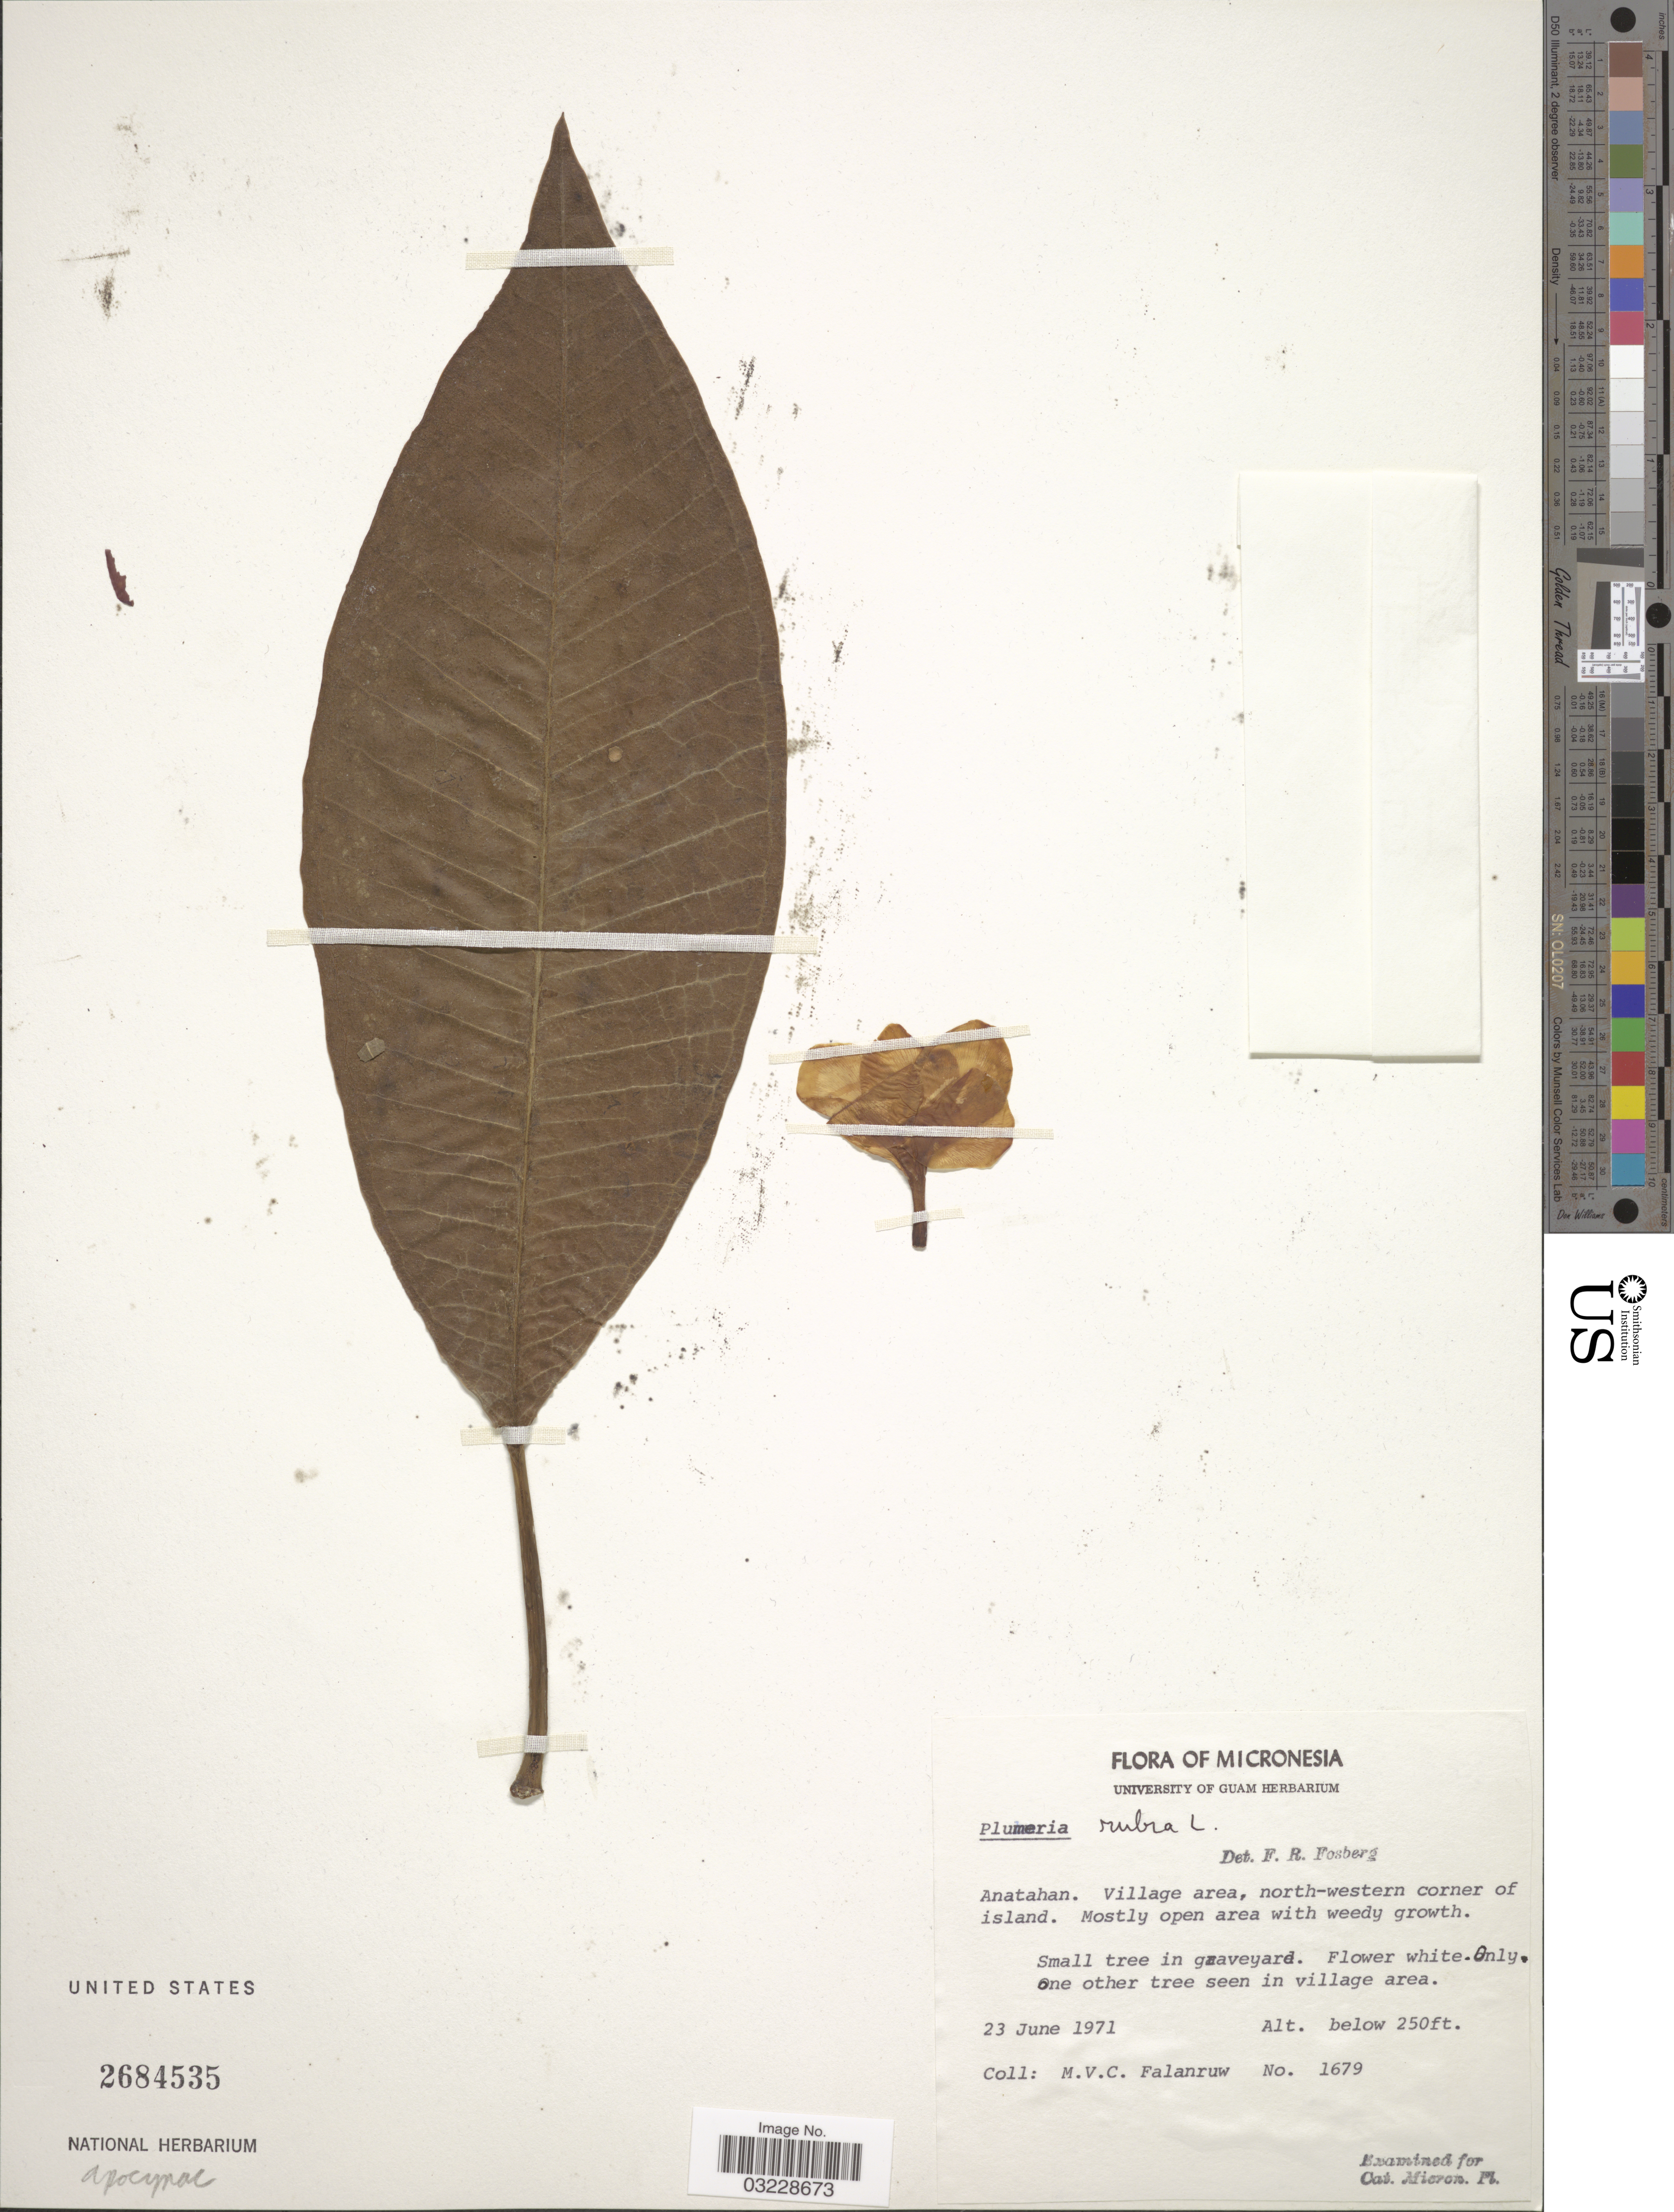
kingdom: Plantae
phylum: Tracheophyta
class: Magnoliopsida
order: Gentianales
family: Apocynaceae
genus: Plumeria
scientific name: Plumeria rubra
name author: L.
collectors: M. V. Falanruw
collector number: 1679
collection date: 1971-06-23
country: Northern Mariana Islands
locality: Micronesia. Anatahan. Village area, north-western corner of island.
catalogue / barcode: US 2684535